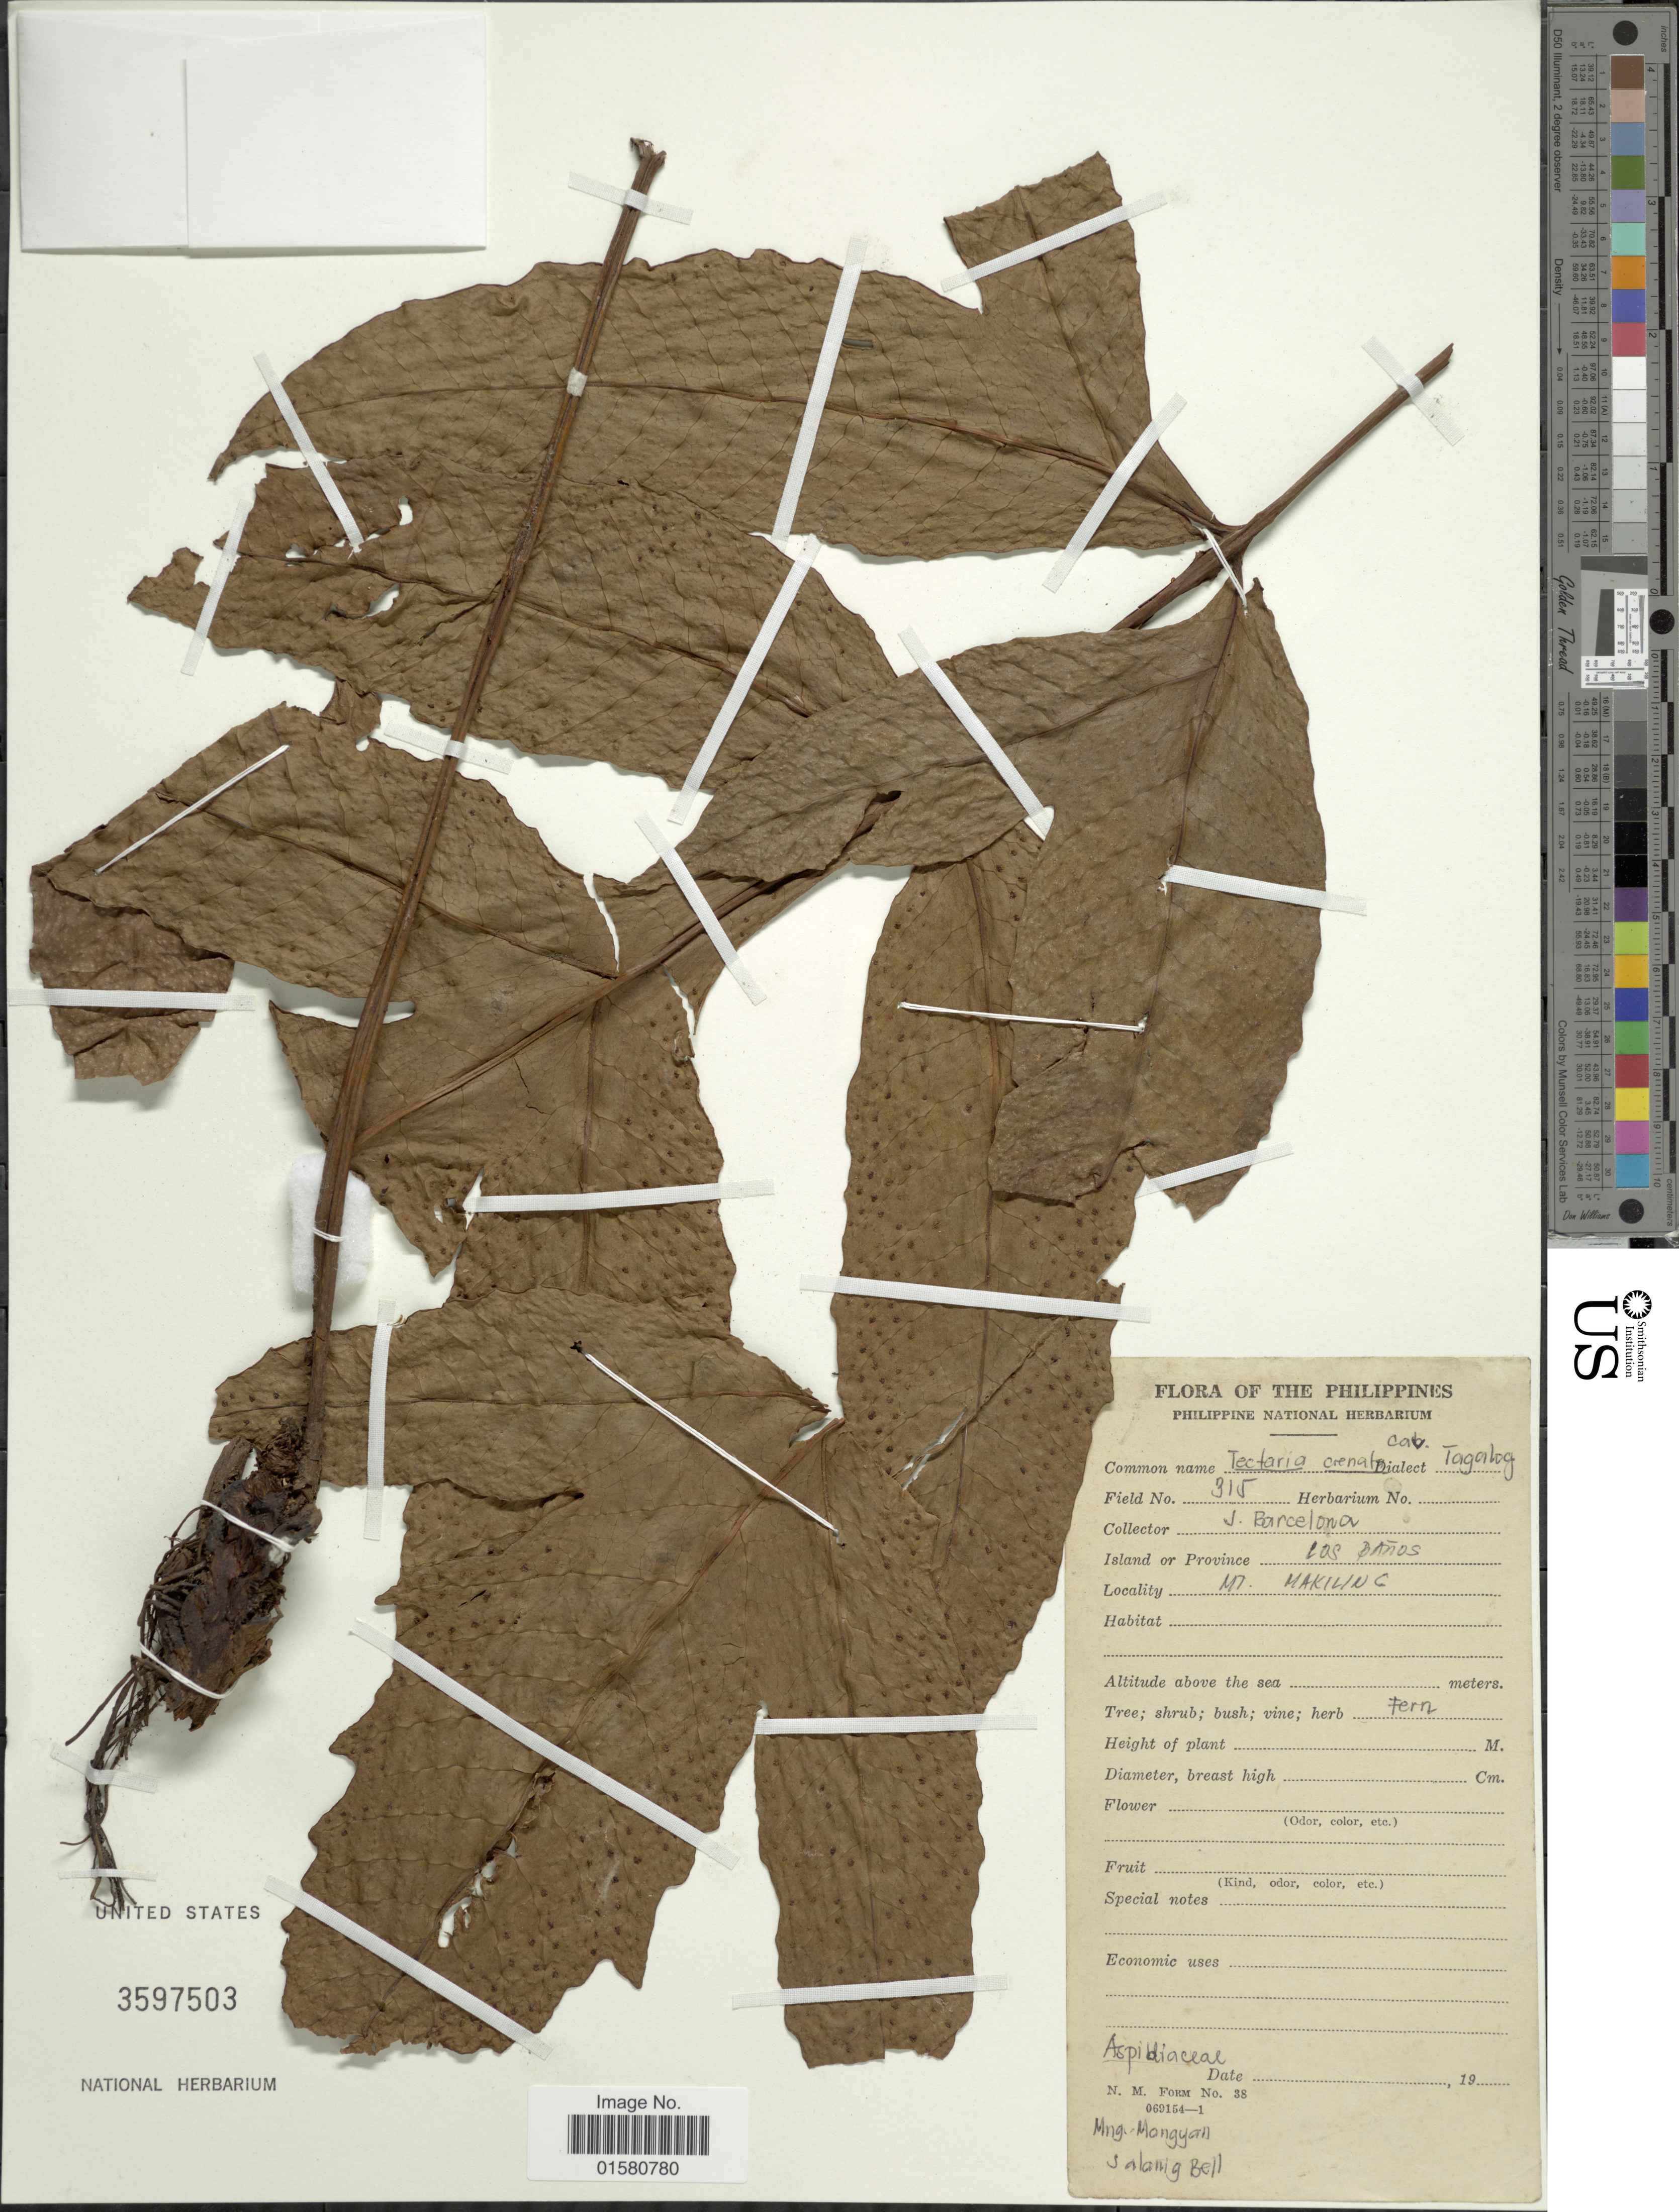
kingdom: Plantae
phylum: Tracheophyta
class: Polypodiopsida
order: Polypodiales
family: Tectariaceae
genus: Tectaria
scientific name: Tectaria crenata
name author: Cav.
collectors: J. F. Barcelona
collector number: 315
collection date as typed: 19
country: Philippines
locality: Los Banos. Mt. Hakihuc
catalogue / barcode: US 3597503